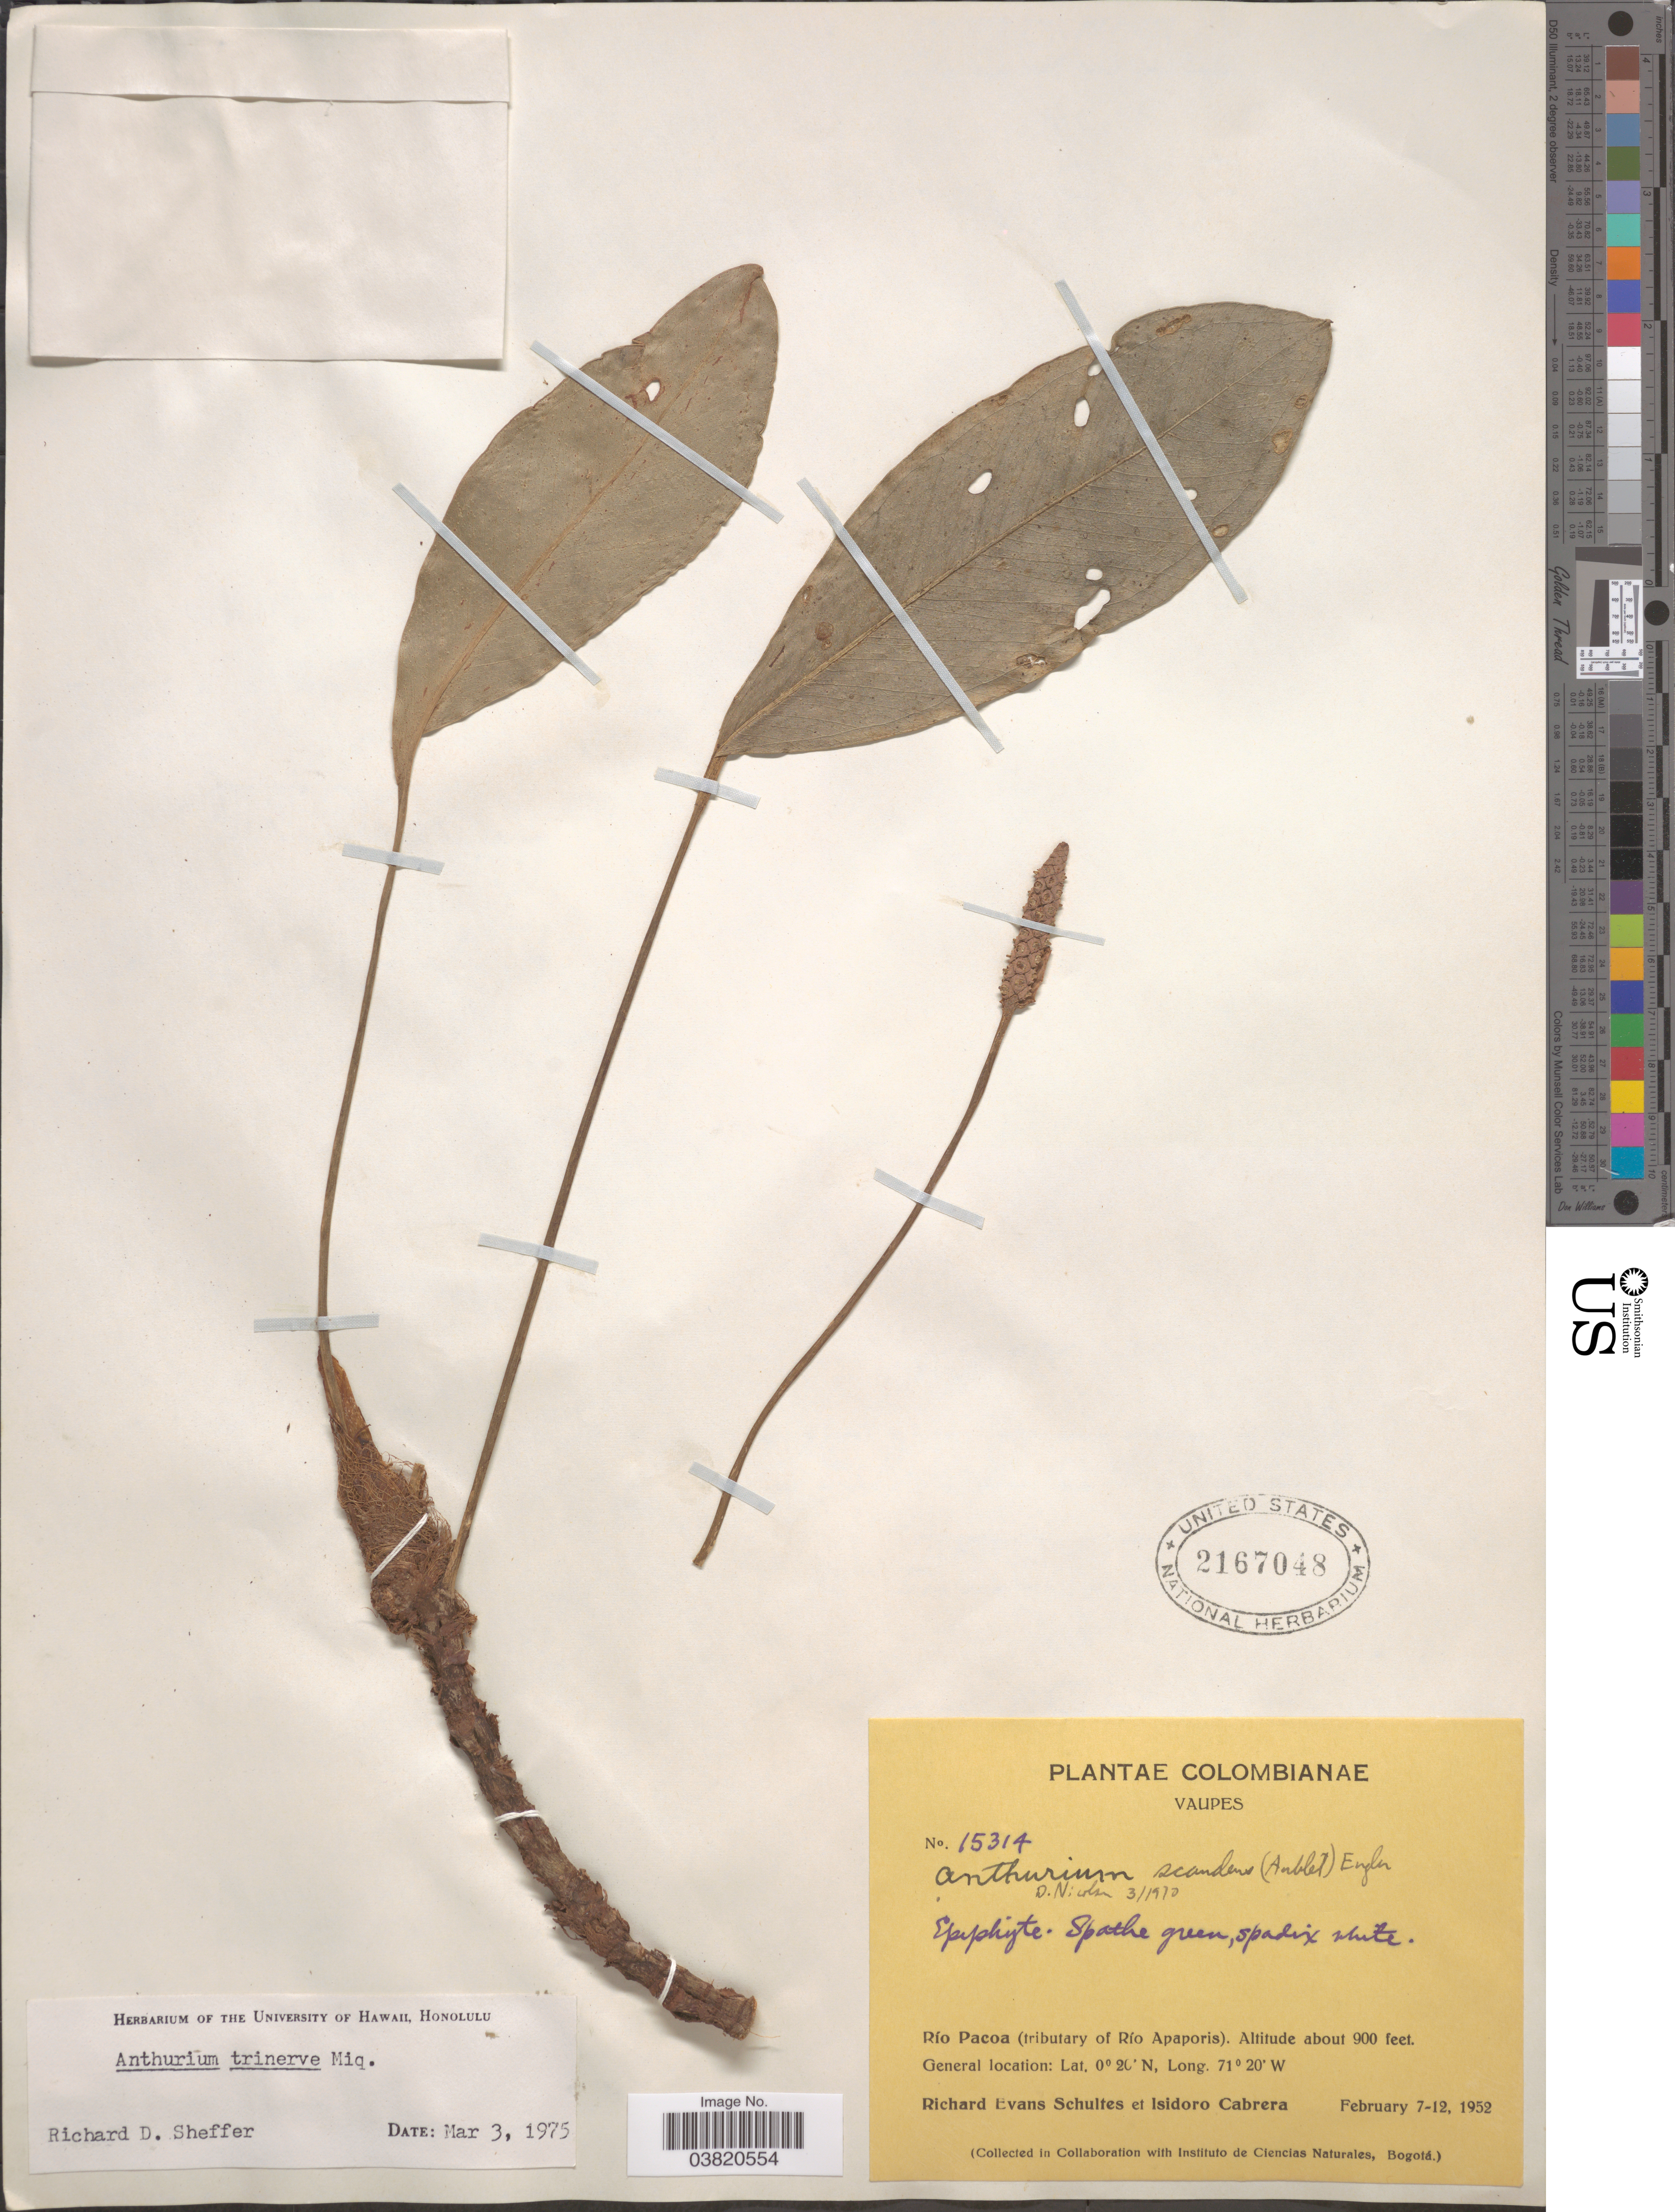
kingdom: Plantae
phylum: Tracheophyta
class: Liliopsida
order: Alismatales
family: Araceae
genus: Anthurium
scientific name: Anthurium trinerve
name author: Miq.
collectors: R. E. Schultes & I. Cabrera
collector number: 15314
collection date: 1952-02-07/1952-02-12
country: Colombia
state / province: Vaupés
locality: Río Pacoa (tributary of Río Apaporis).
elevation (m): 274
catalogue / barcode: US 2167048